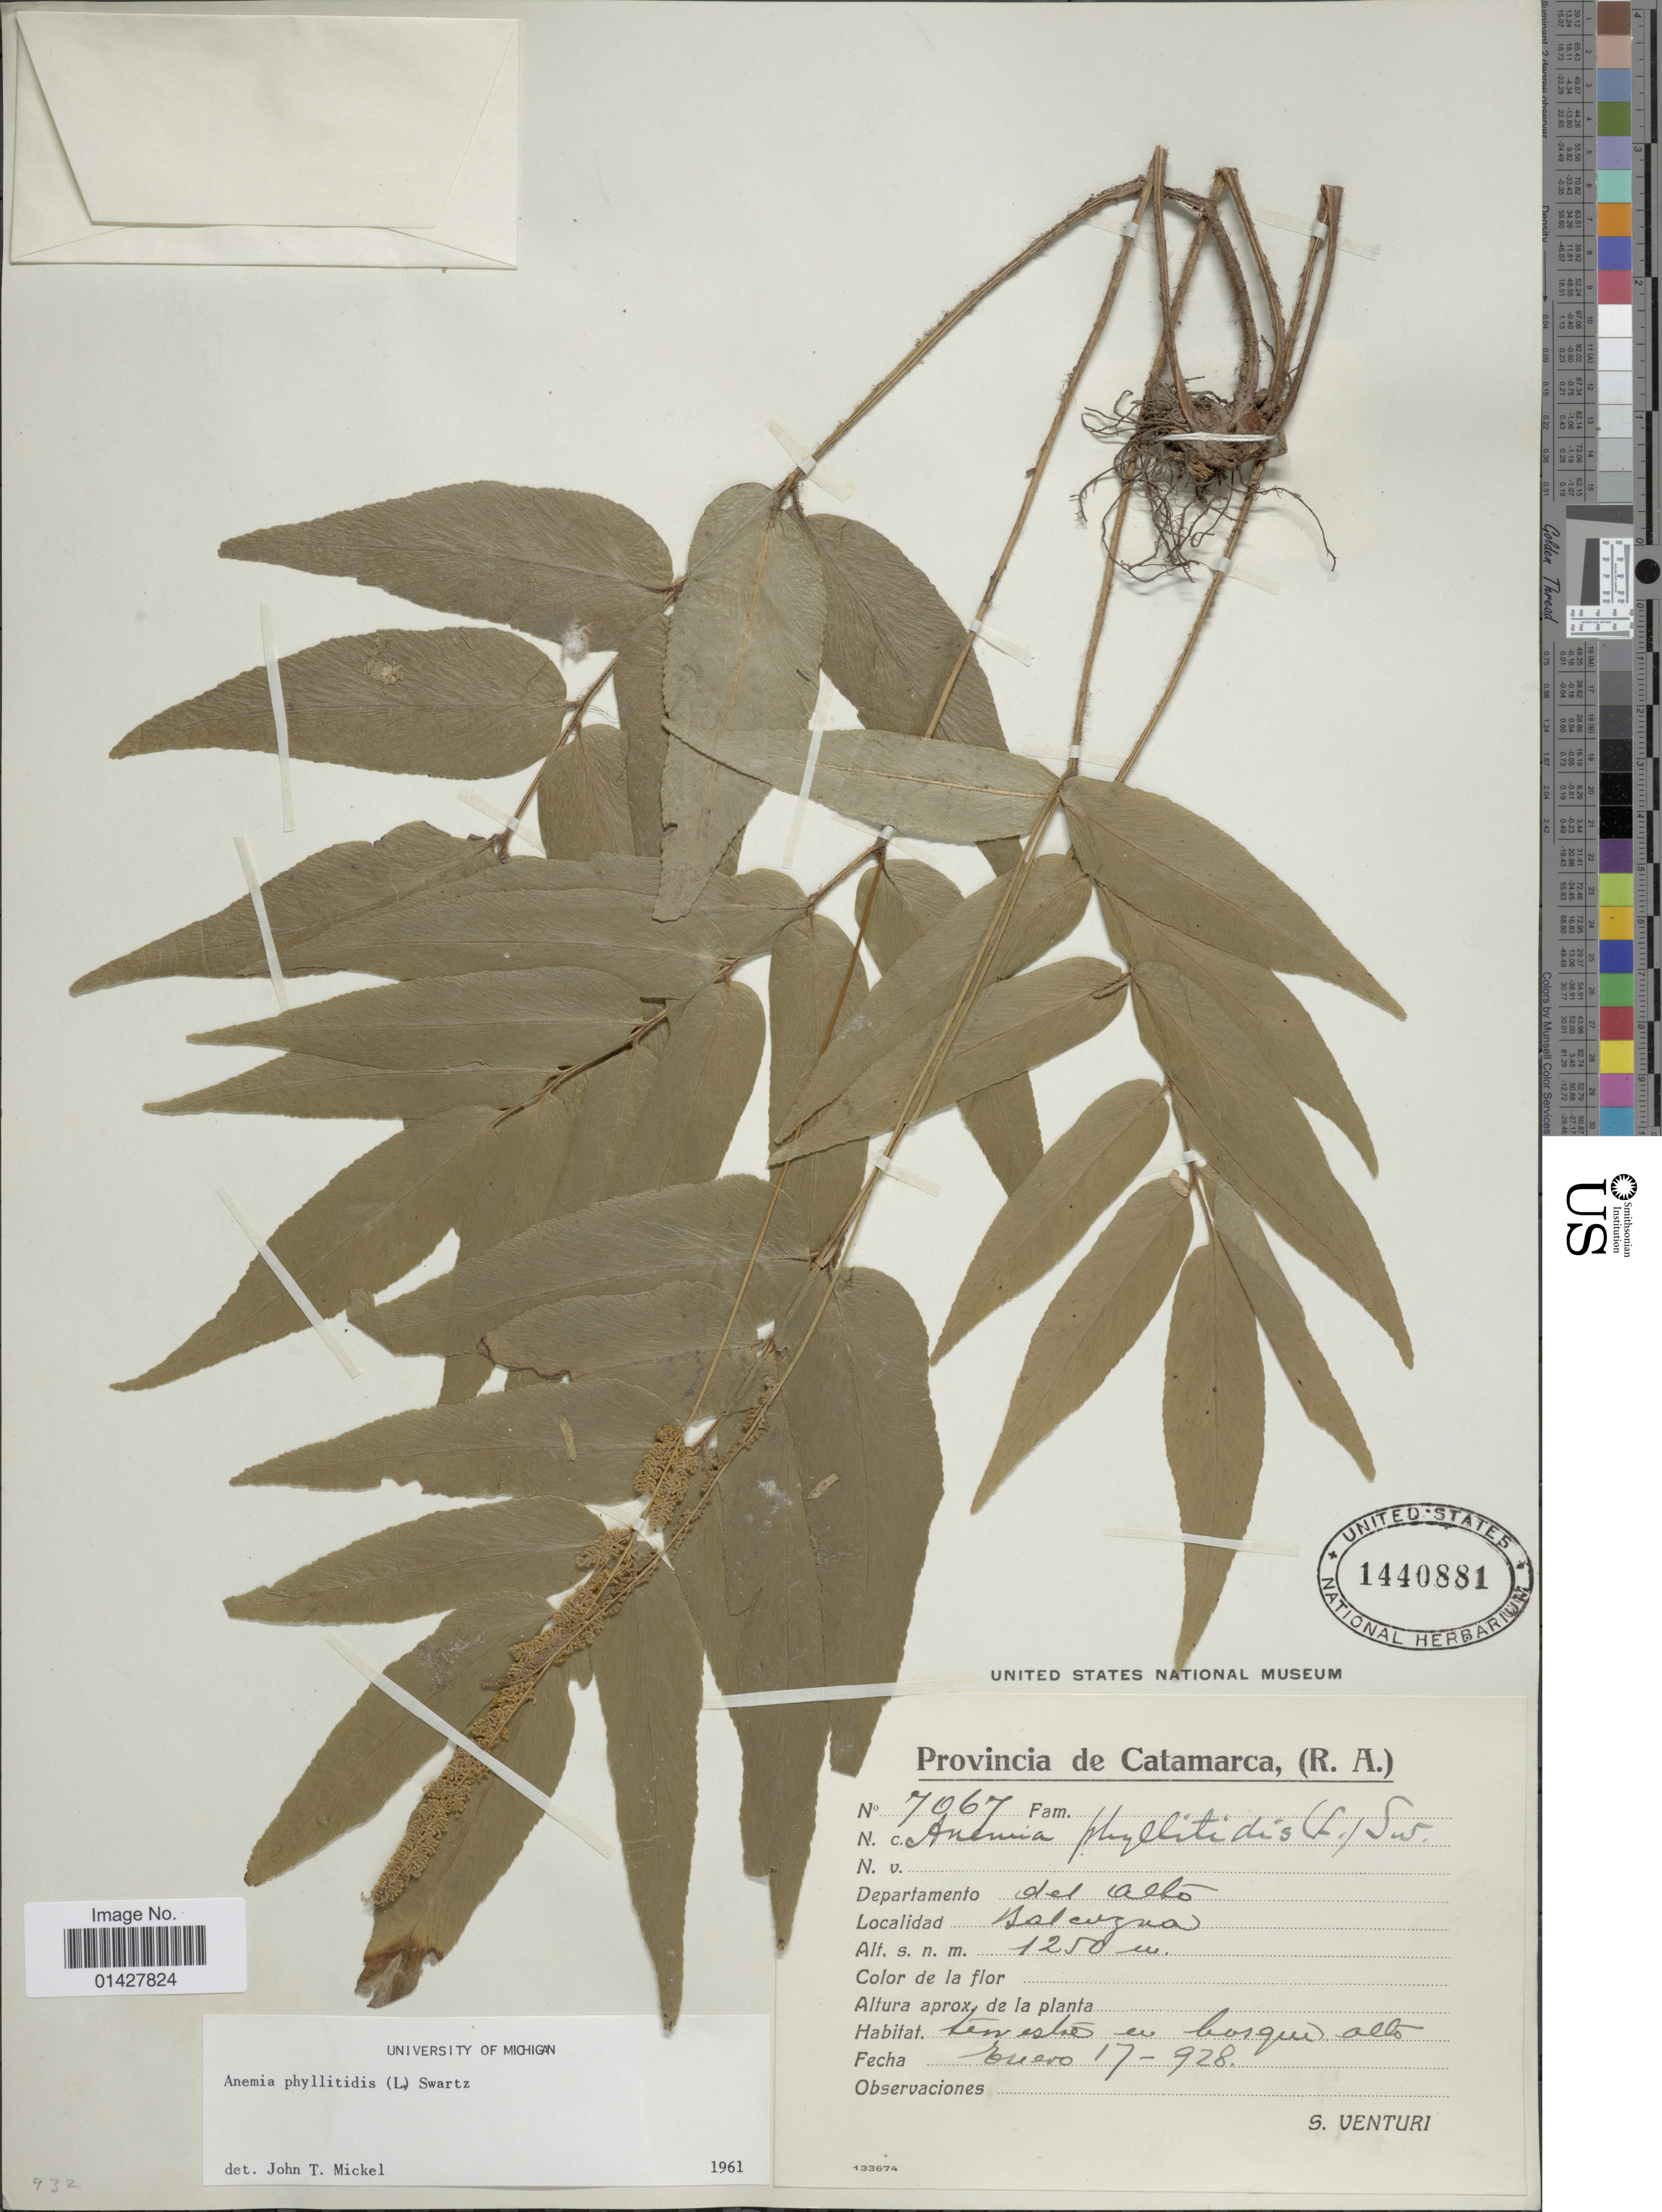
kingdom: Plantae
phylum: Tracheophyta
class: Polypodiopsida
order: Schizaeales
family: Anemiaceae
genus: Anemia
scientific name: Anemia phyllitidis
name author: (L.) Sw.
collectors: S. Venturi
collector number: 7067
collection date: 1928-01-17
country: Argentina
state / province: Catamarca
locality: (R.A.) Departamento del Alto, Balcozna.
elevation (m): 1250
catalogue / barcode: US 1440881